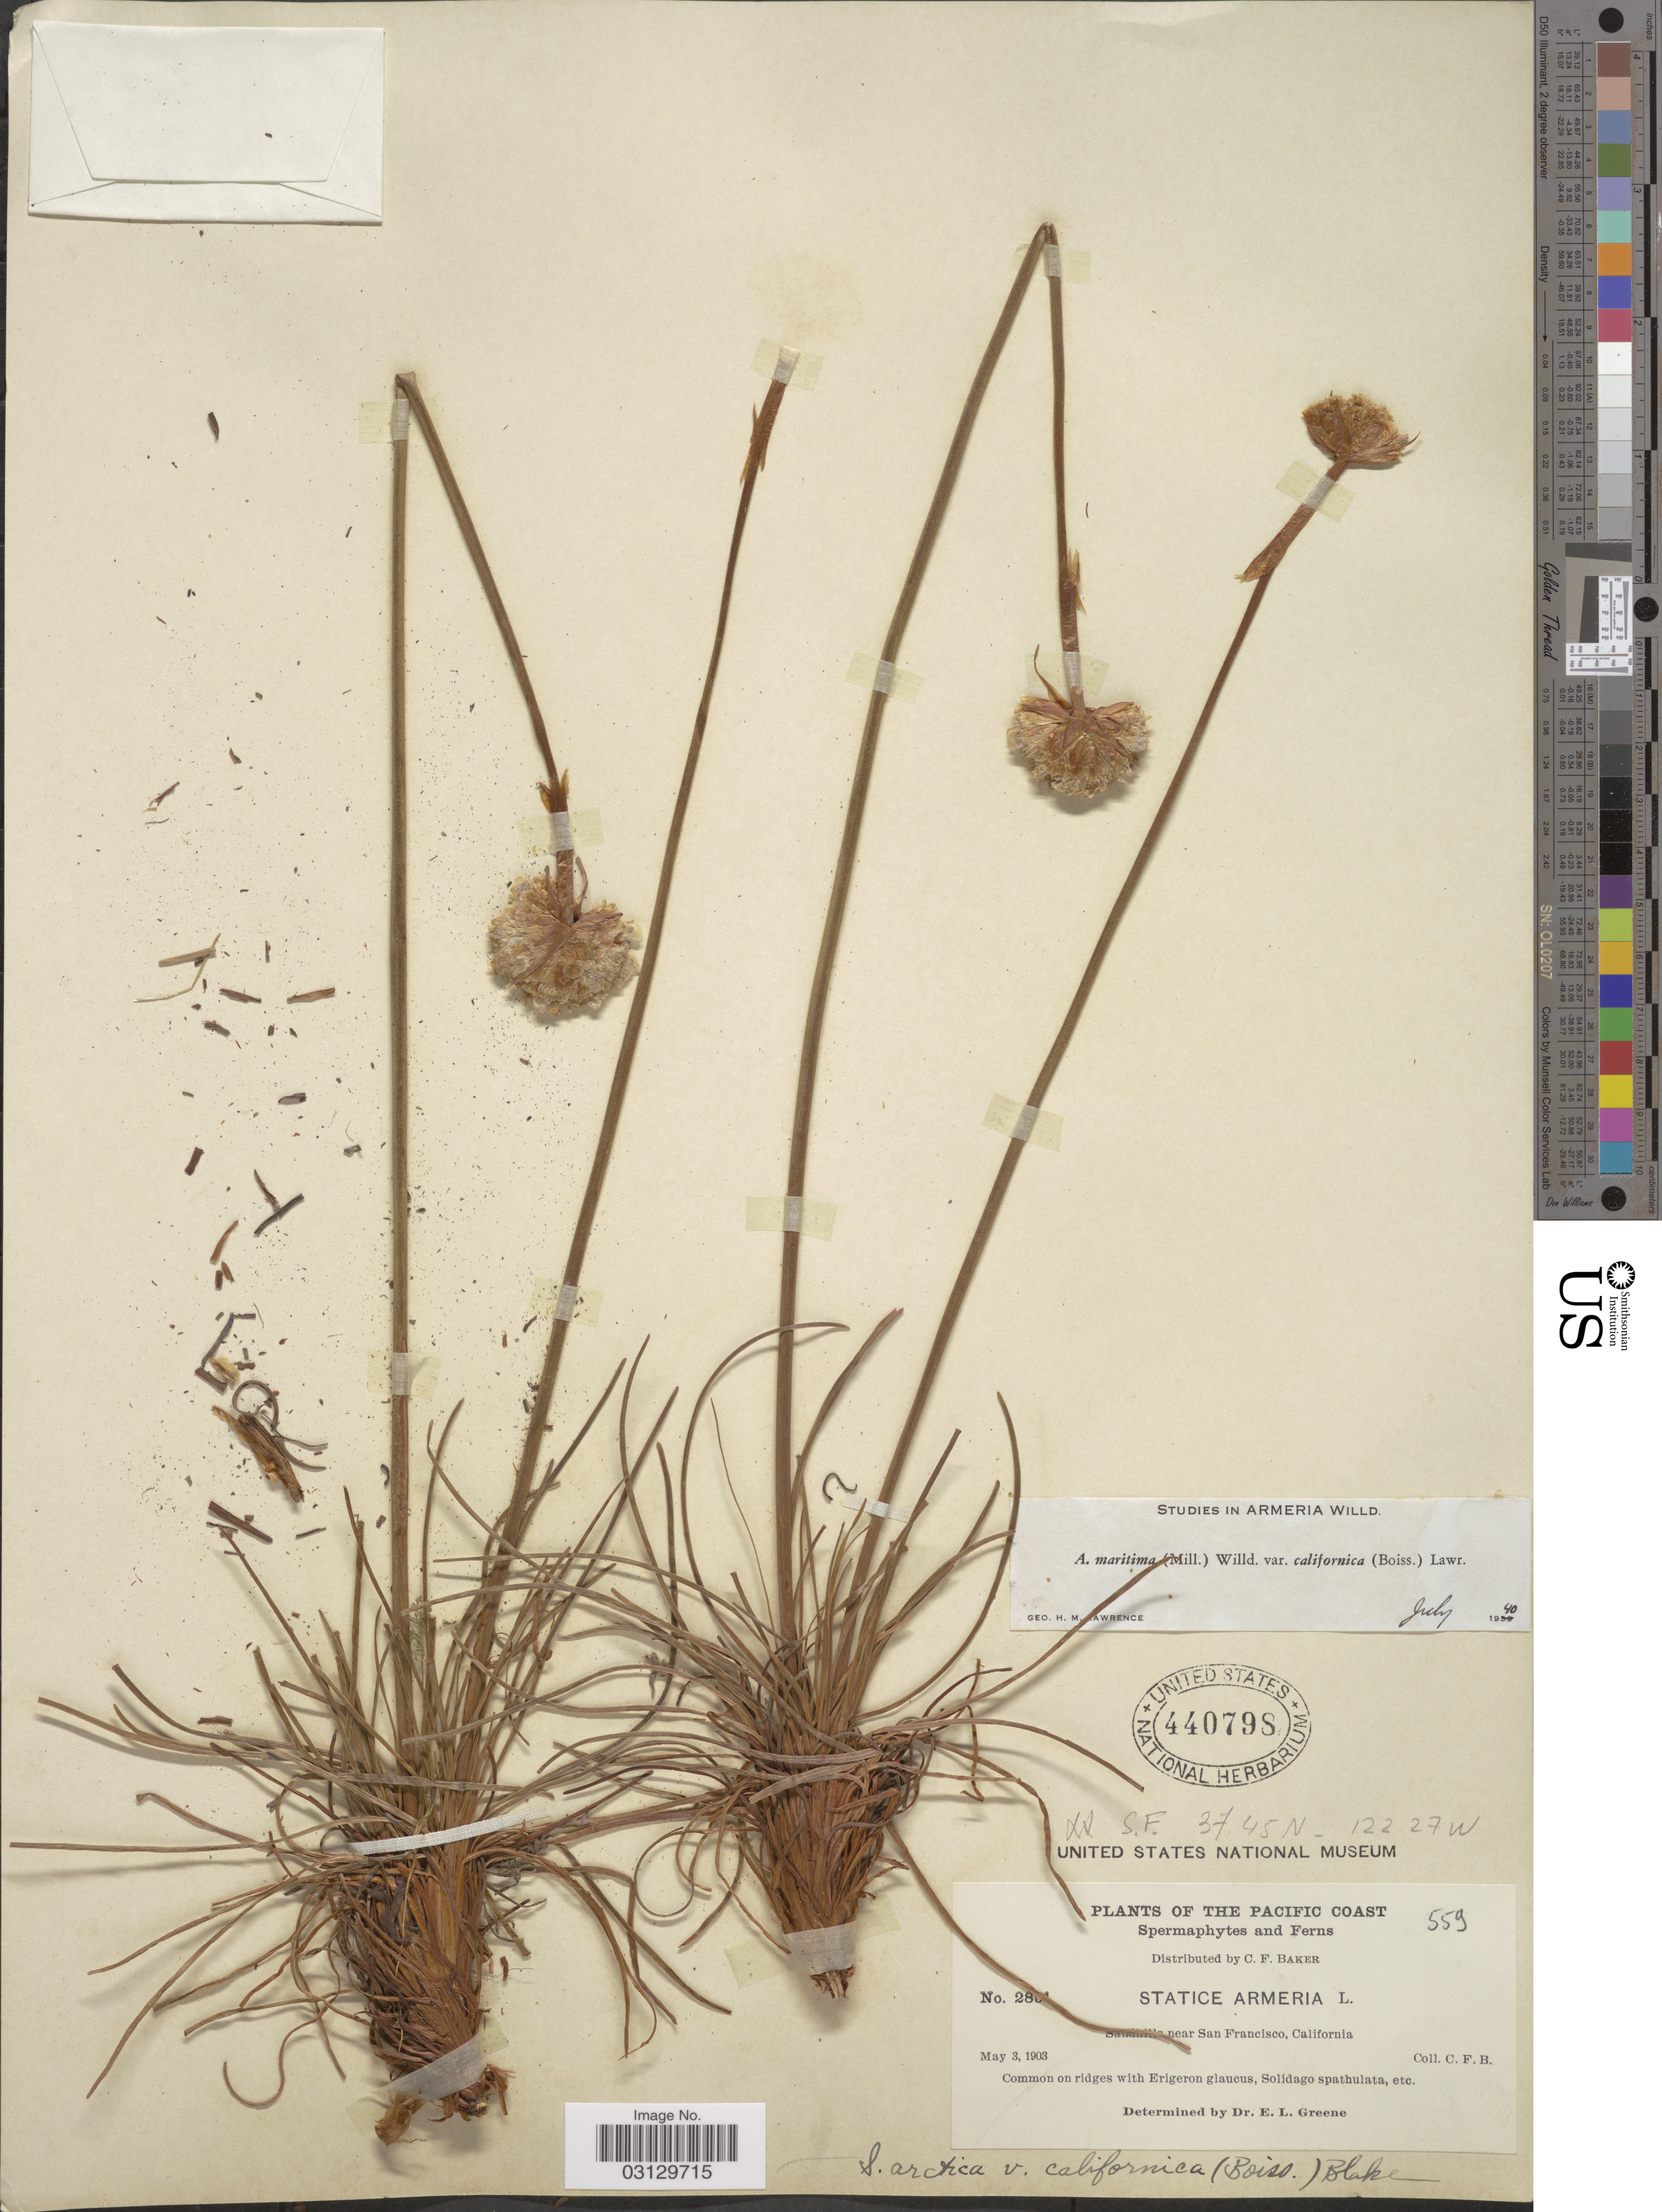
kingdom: Plantae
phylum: Tracheophyta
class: Magnoliopsida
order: Caryophyllales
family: Plumbaginaceae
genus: Armeria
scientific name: Armeria maritima subsp. californica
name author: (Boiss.) A.E. Porsild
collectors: C. F. Baker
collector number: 28!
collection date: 1903-05-03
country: United States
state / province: California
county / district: San Francisco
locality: The Pacific Coast. Sandhills near San Francisco.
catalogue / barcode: US 440798